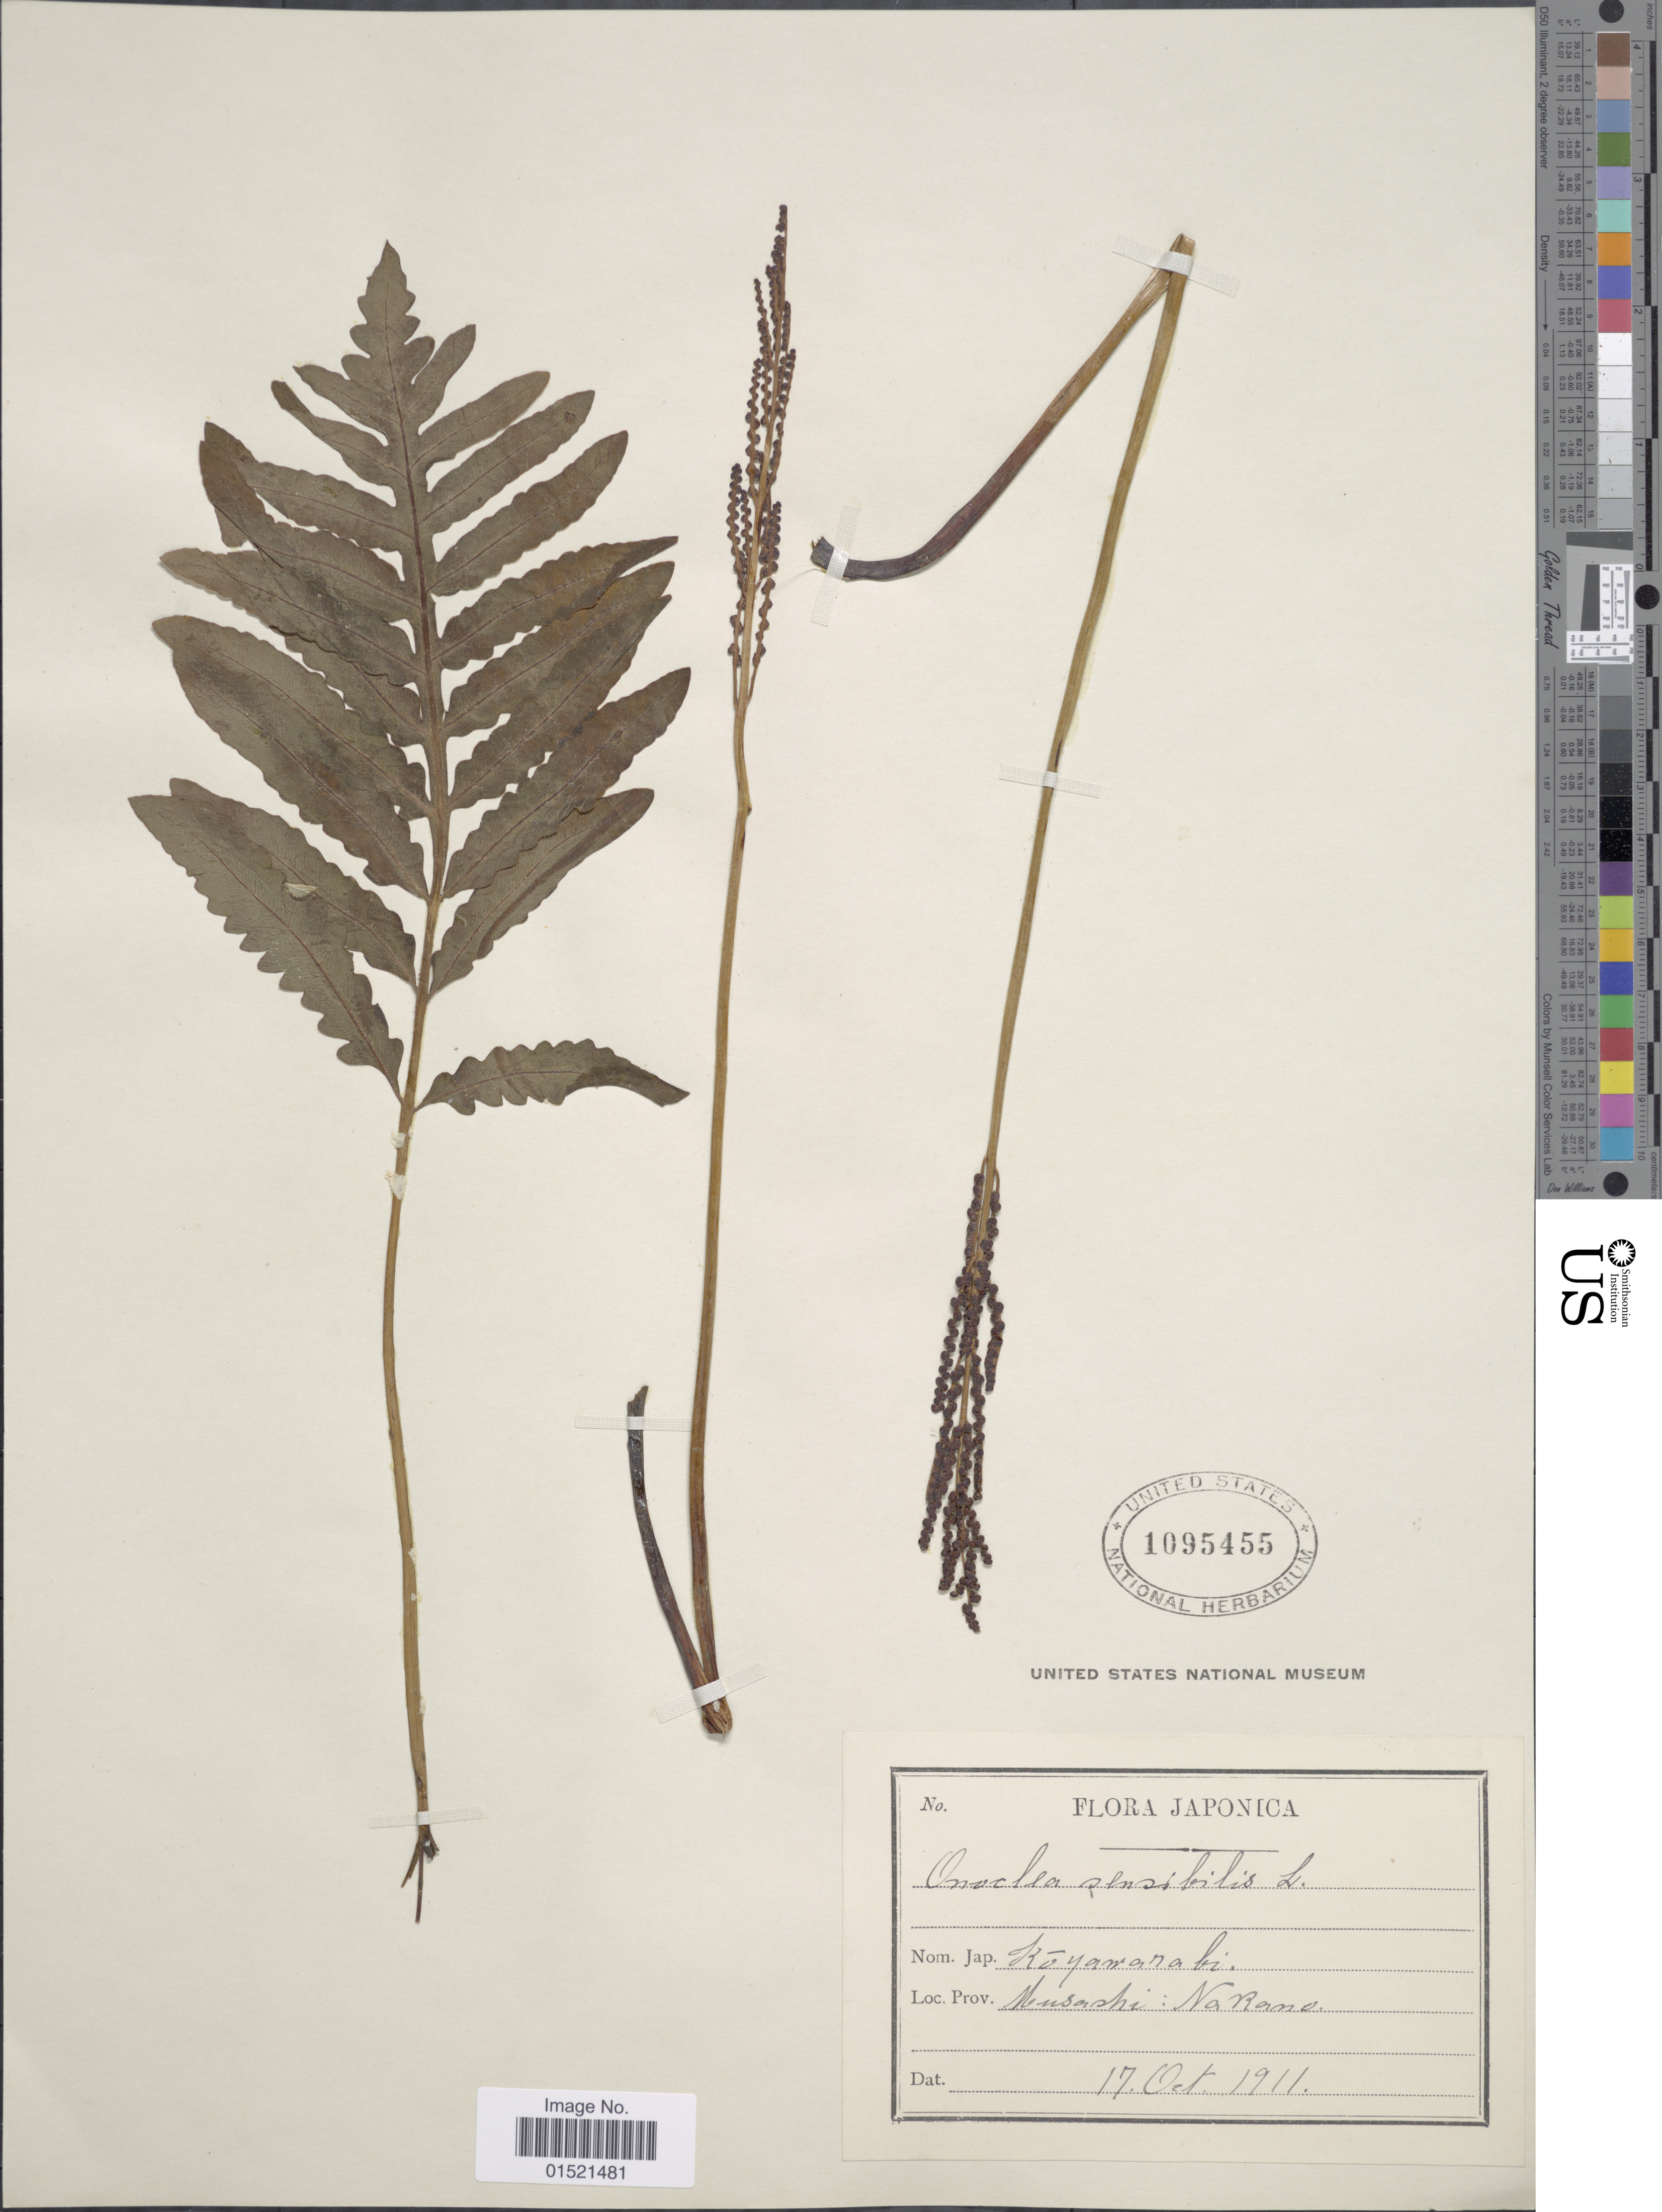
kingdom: Plantae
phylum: Tracheophyta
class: Polypodiopsida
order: Polypodiales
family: Onocleaceae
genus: Onoclea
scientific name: Onoclea sensibilis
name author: L.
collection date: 1911-10-17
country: Japan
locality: Musashi: Nakano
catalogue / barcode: US 1095455